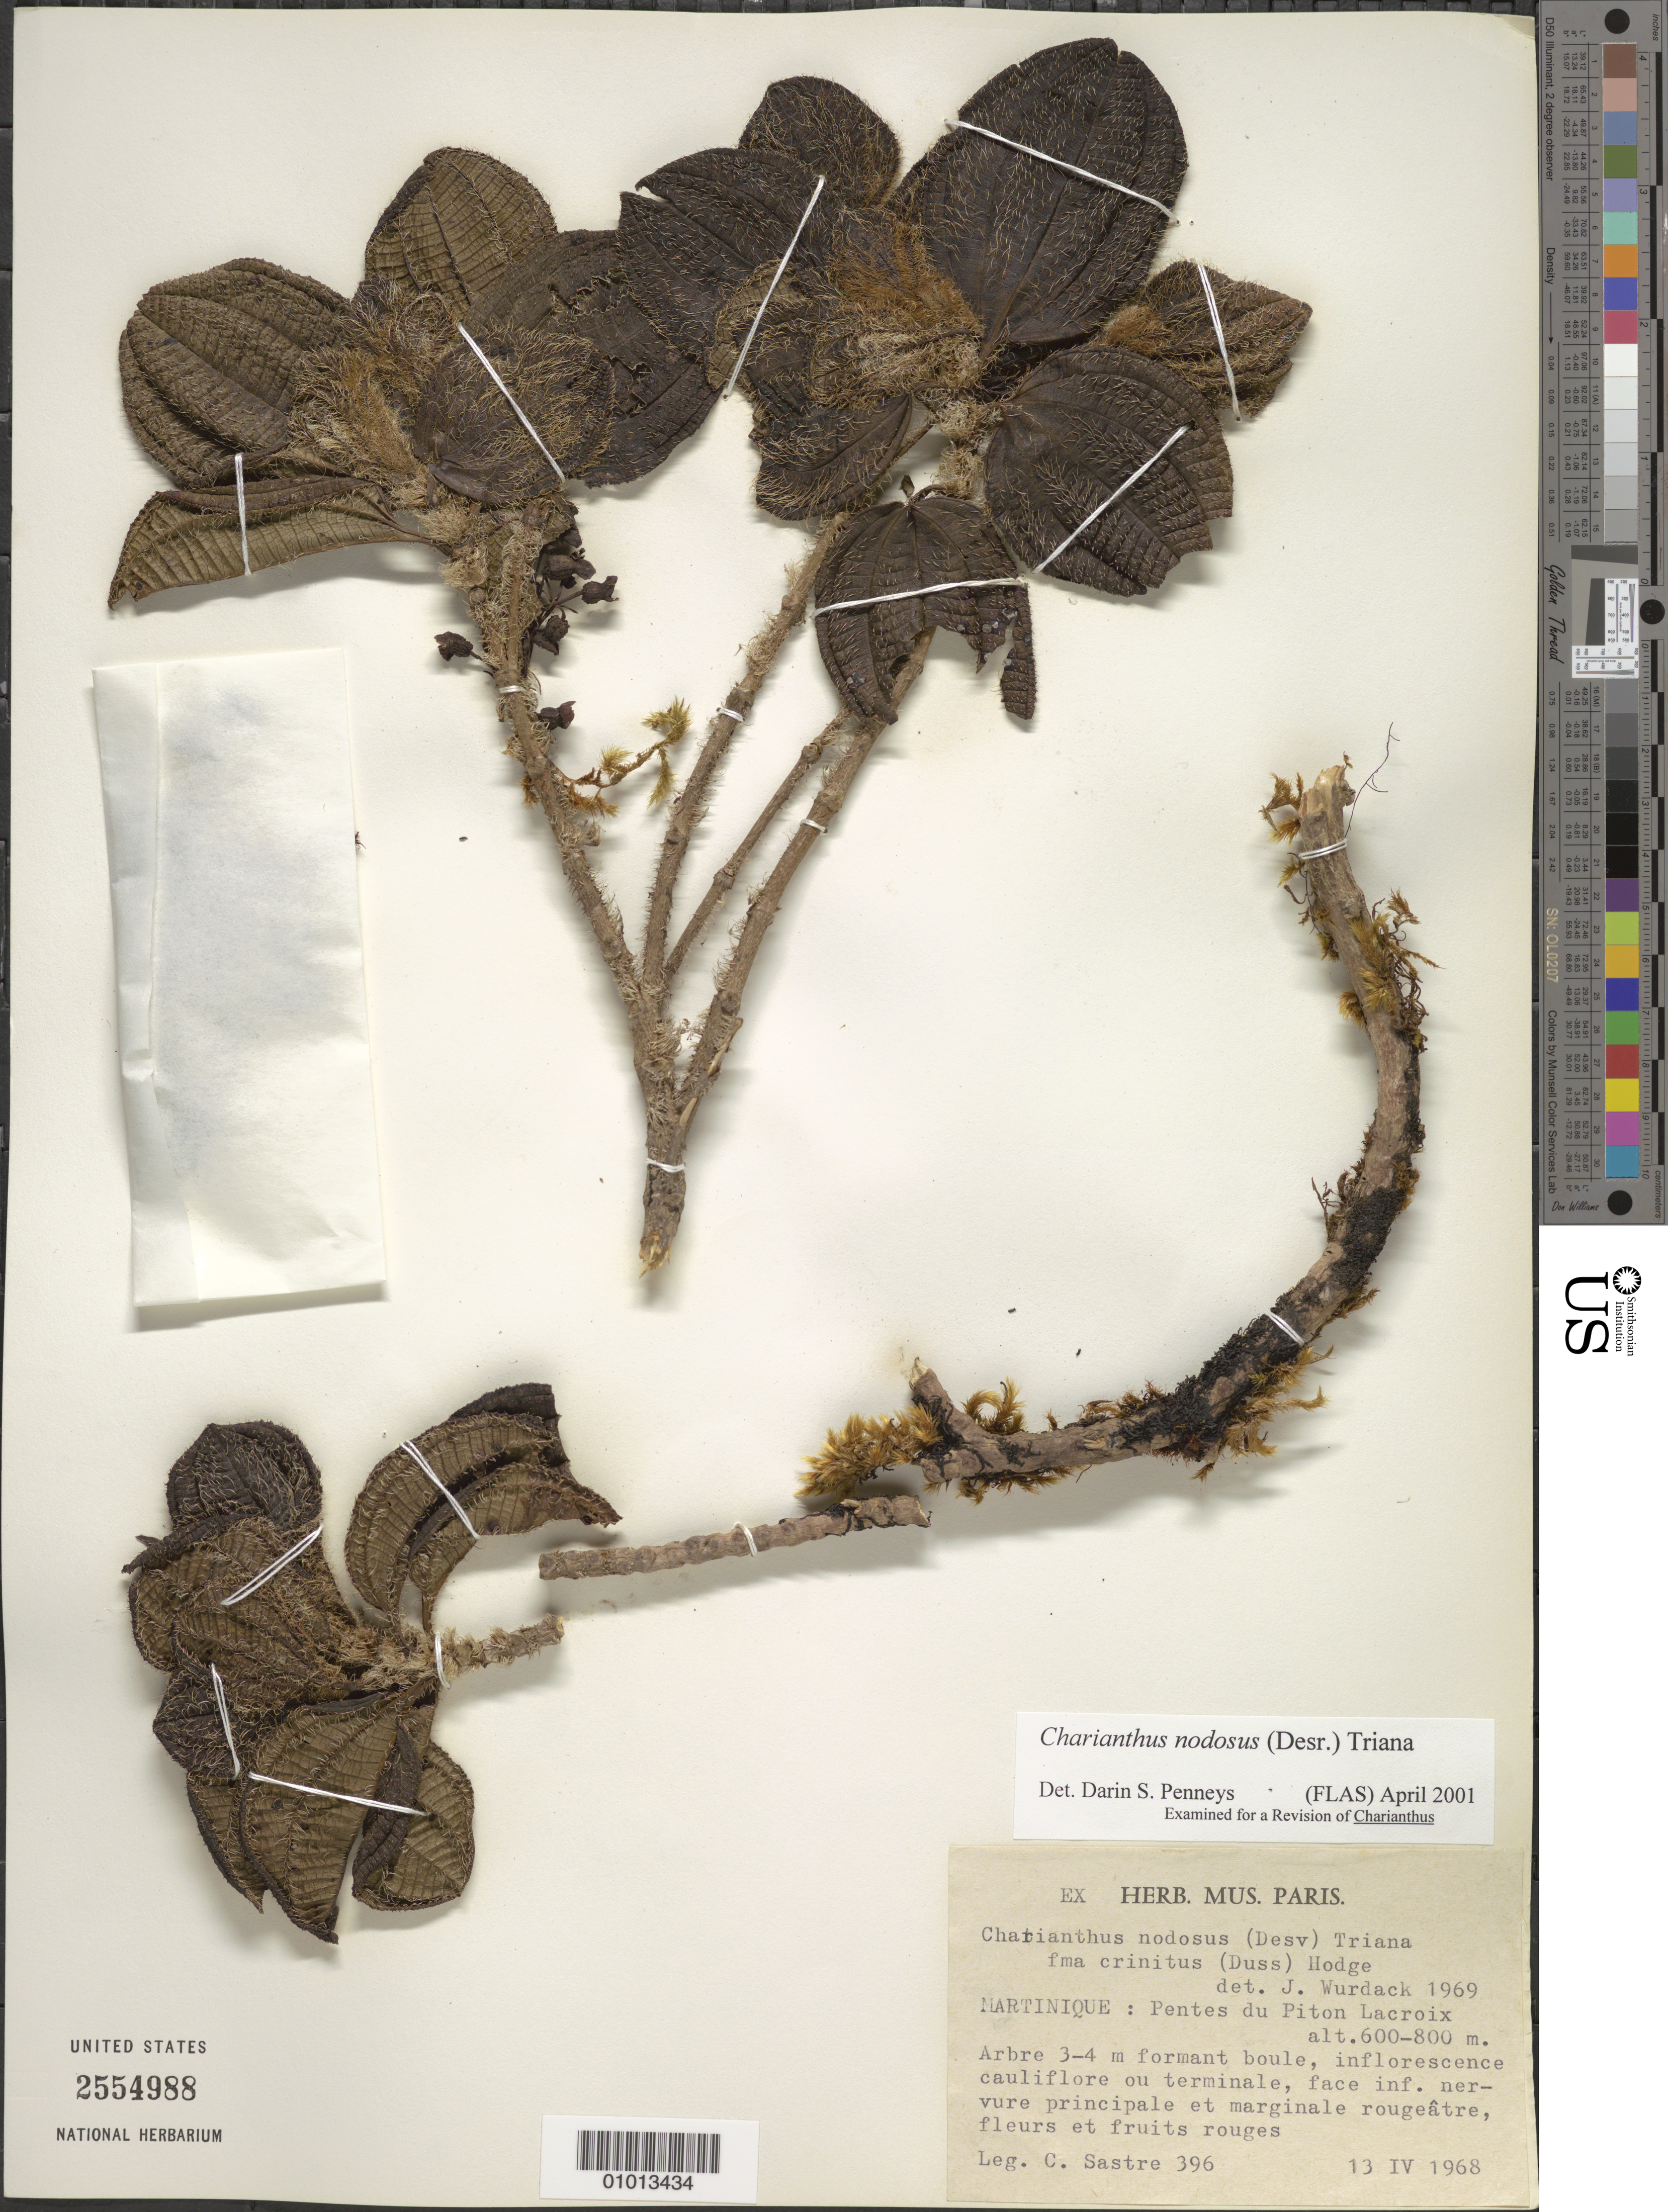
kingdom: Plantae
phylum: Tracheophyta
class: Magnoliopsida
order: Myrtales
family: Melastomataceae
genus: Charianthus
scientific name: Charianthus nodosus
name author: (Desr.) Triana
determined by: Penneys, D. S.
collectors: C. H. L. Sastre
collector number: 396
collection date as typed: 13 Apr 1968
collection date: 1968-04-13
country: Martinique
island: Martinique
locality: Piton Lacroix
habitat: Pentes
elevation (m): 600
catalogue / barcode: US 2554988